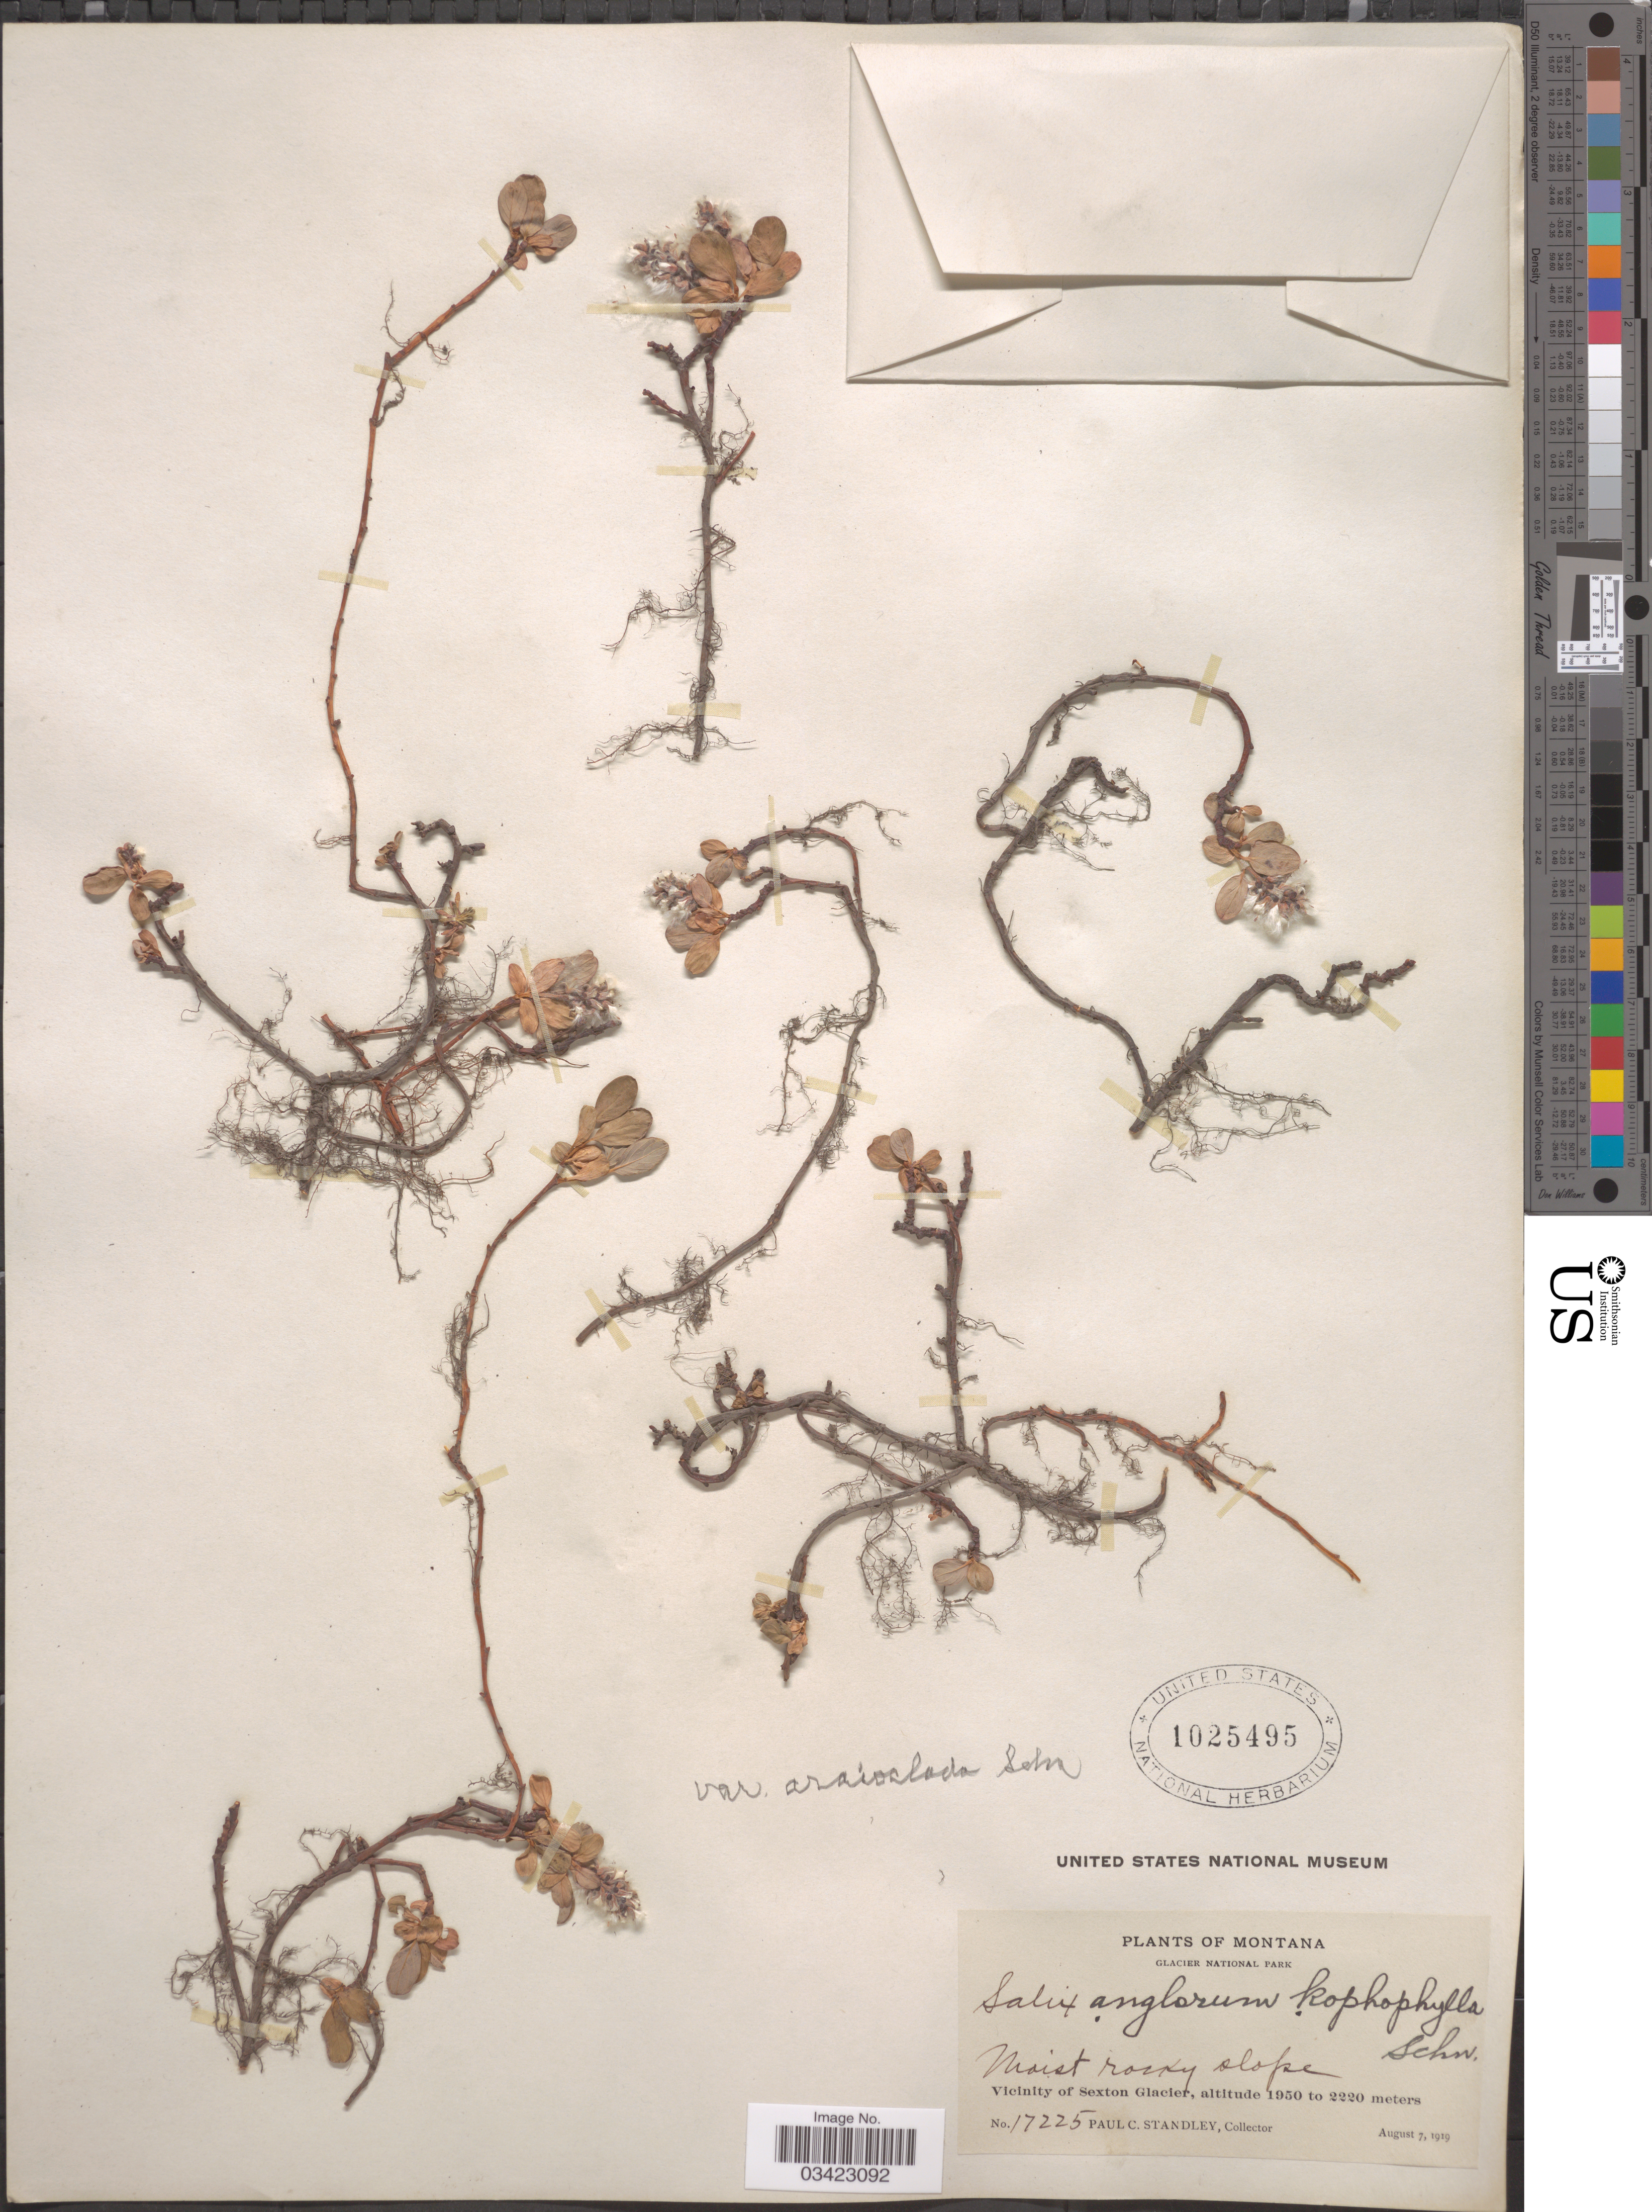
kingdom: Plantae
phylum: Tracheophyta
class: Magnoliopsida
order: Malpighiales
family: Salicaceae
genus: Salix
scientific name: Salix anglorum var. araioclada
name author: C.K. Schneid.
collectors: P. C. Standley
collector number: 17225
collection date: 1919-08-07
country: United States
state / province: Montana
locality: Glacier National Park. Vicinity of Sexton Glacier.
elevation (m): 1950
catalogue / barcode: US 1025495